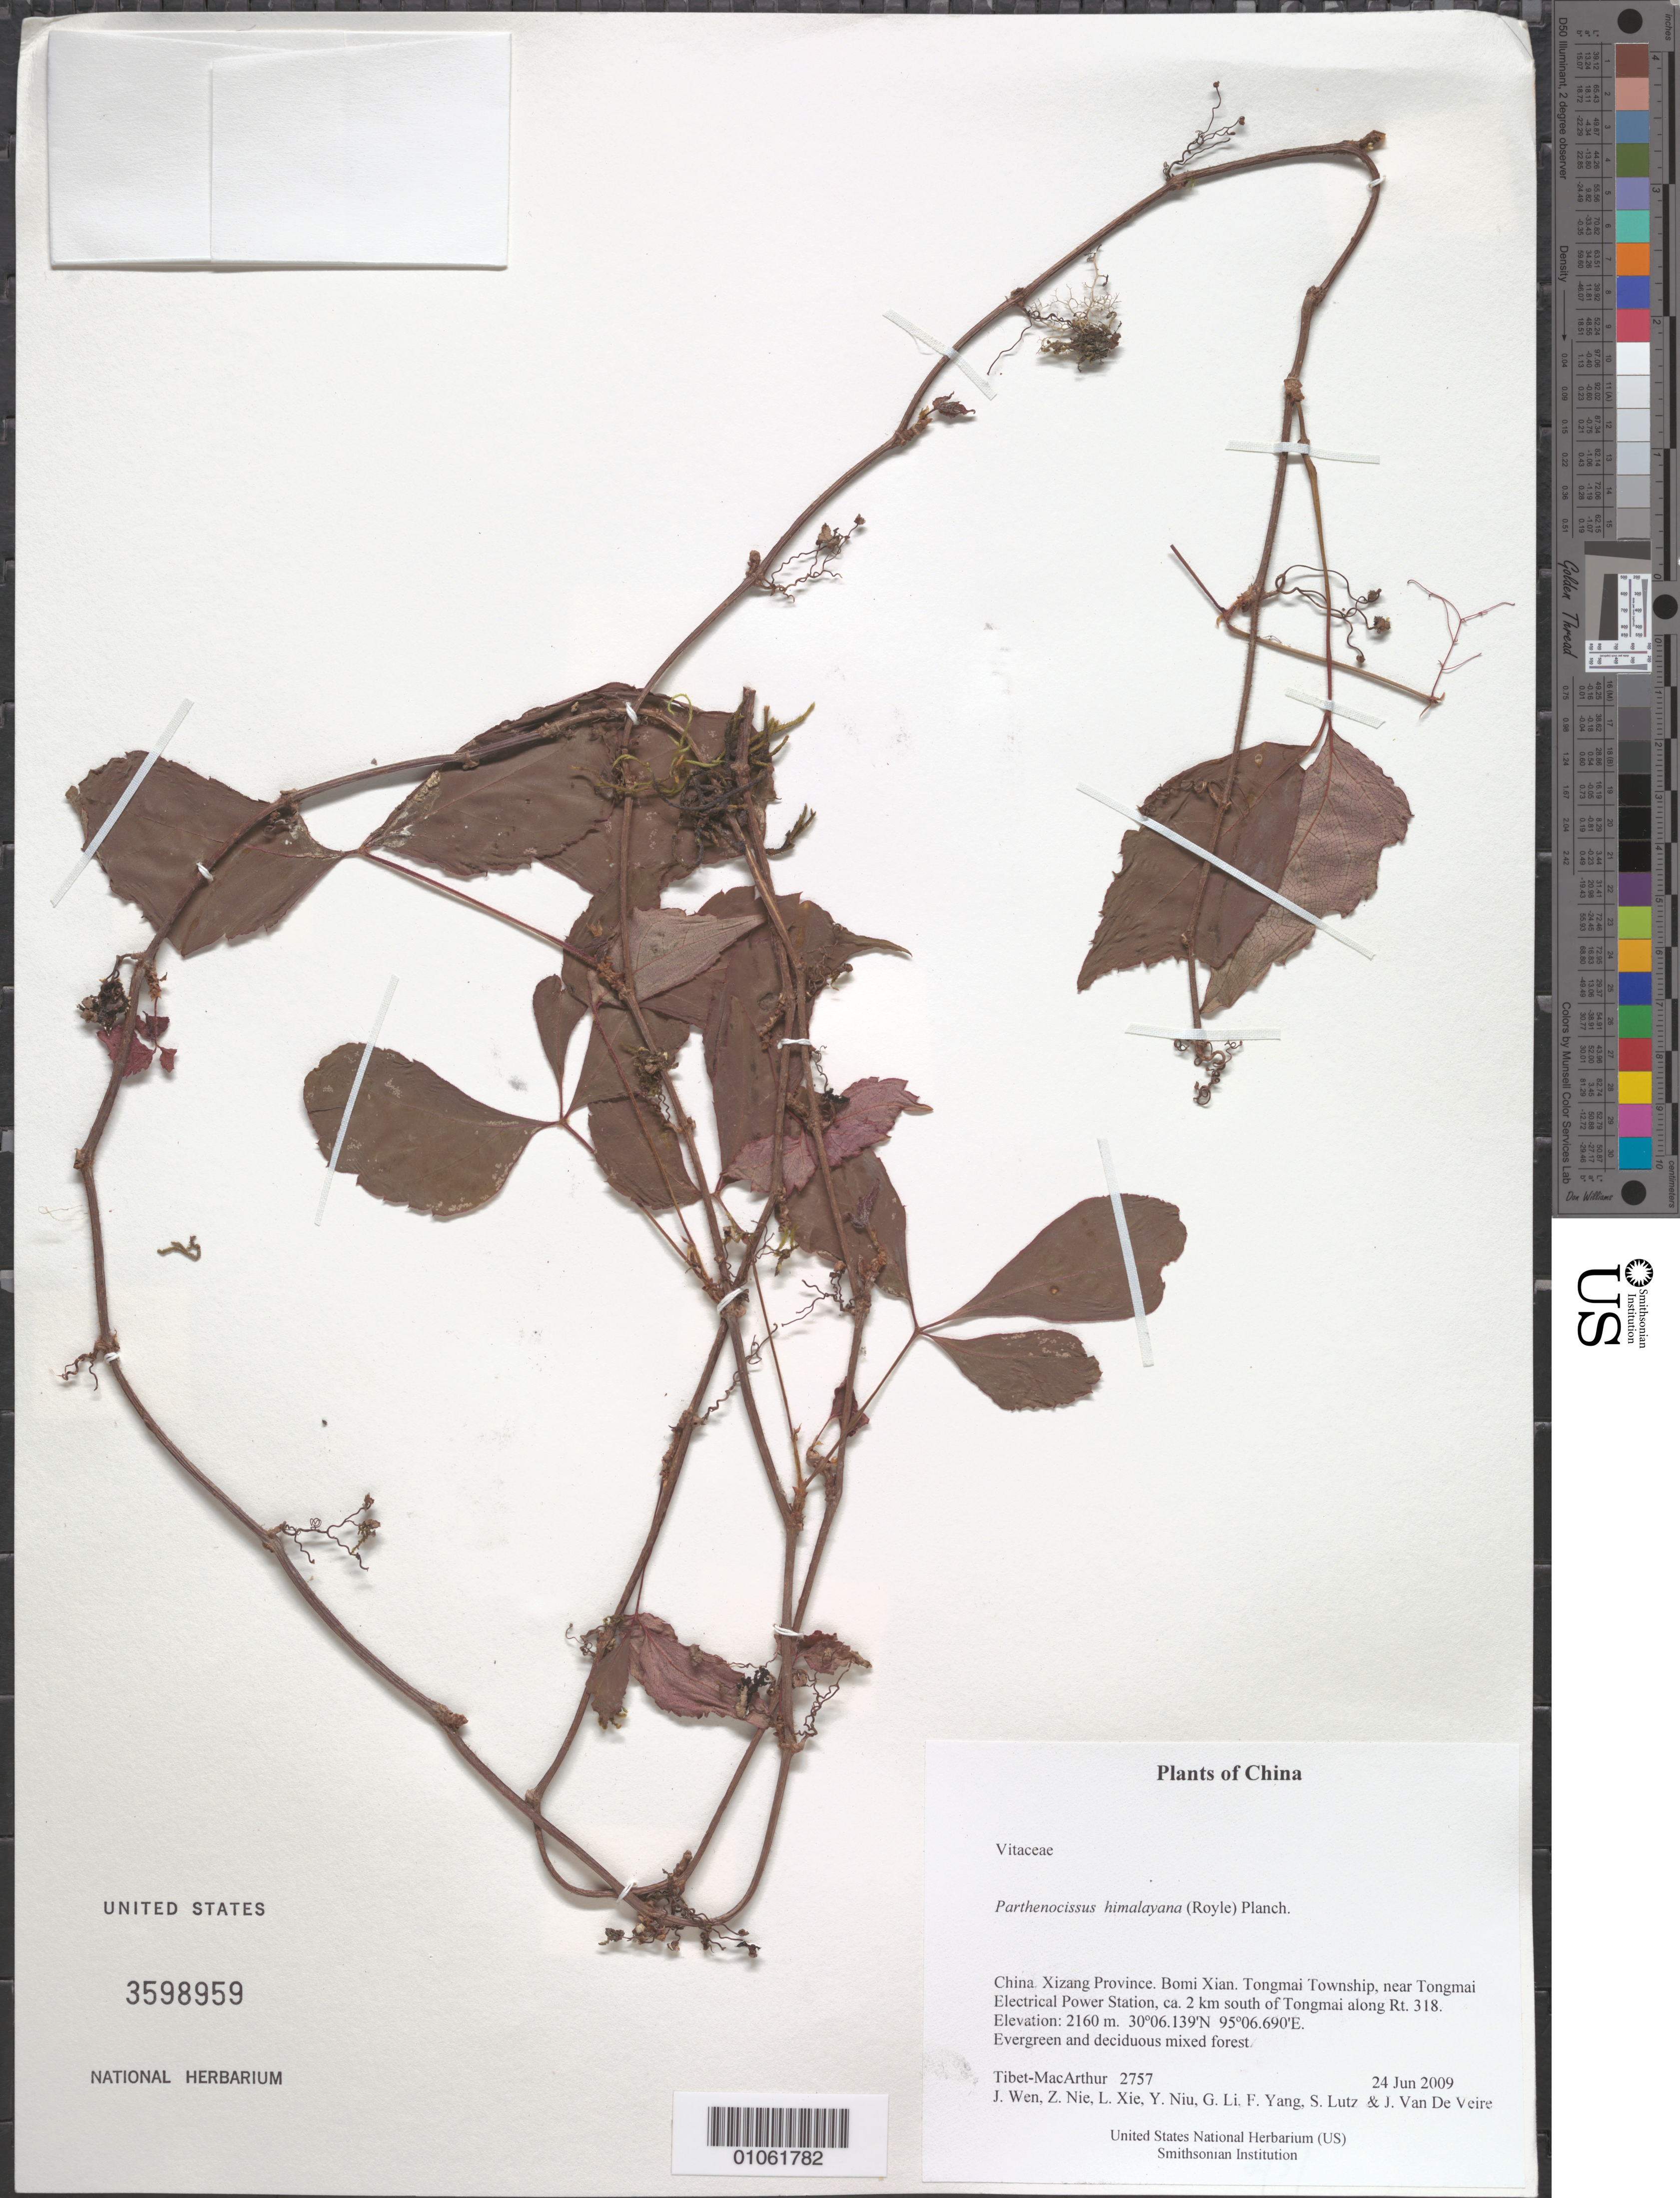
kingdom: Plantae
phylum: Tracheophyta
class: Magnoliopsida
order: Vitales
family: Vitaceae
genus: Parthenocissus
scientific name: Parthenocissus himalayana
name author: (Royle) Planch.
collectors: Tibet-MacArthur, J. Wen, Z. Nie, L. Xie, Y. Niu, G. Li, F. Yang, S. Lutz & J. Van De Veire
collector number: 2757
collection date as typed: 24 Jun 2009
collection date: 2009-06-24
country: China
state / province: Xizang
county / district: Bomi Xian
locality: Tongmai Township, near Tongmai Electrical Power Station, ca. 2 km south of Tongmai along Rt. 318.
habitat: Evergreen and deciduous mixed forest.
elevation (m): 2160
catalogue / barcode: US 3598959